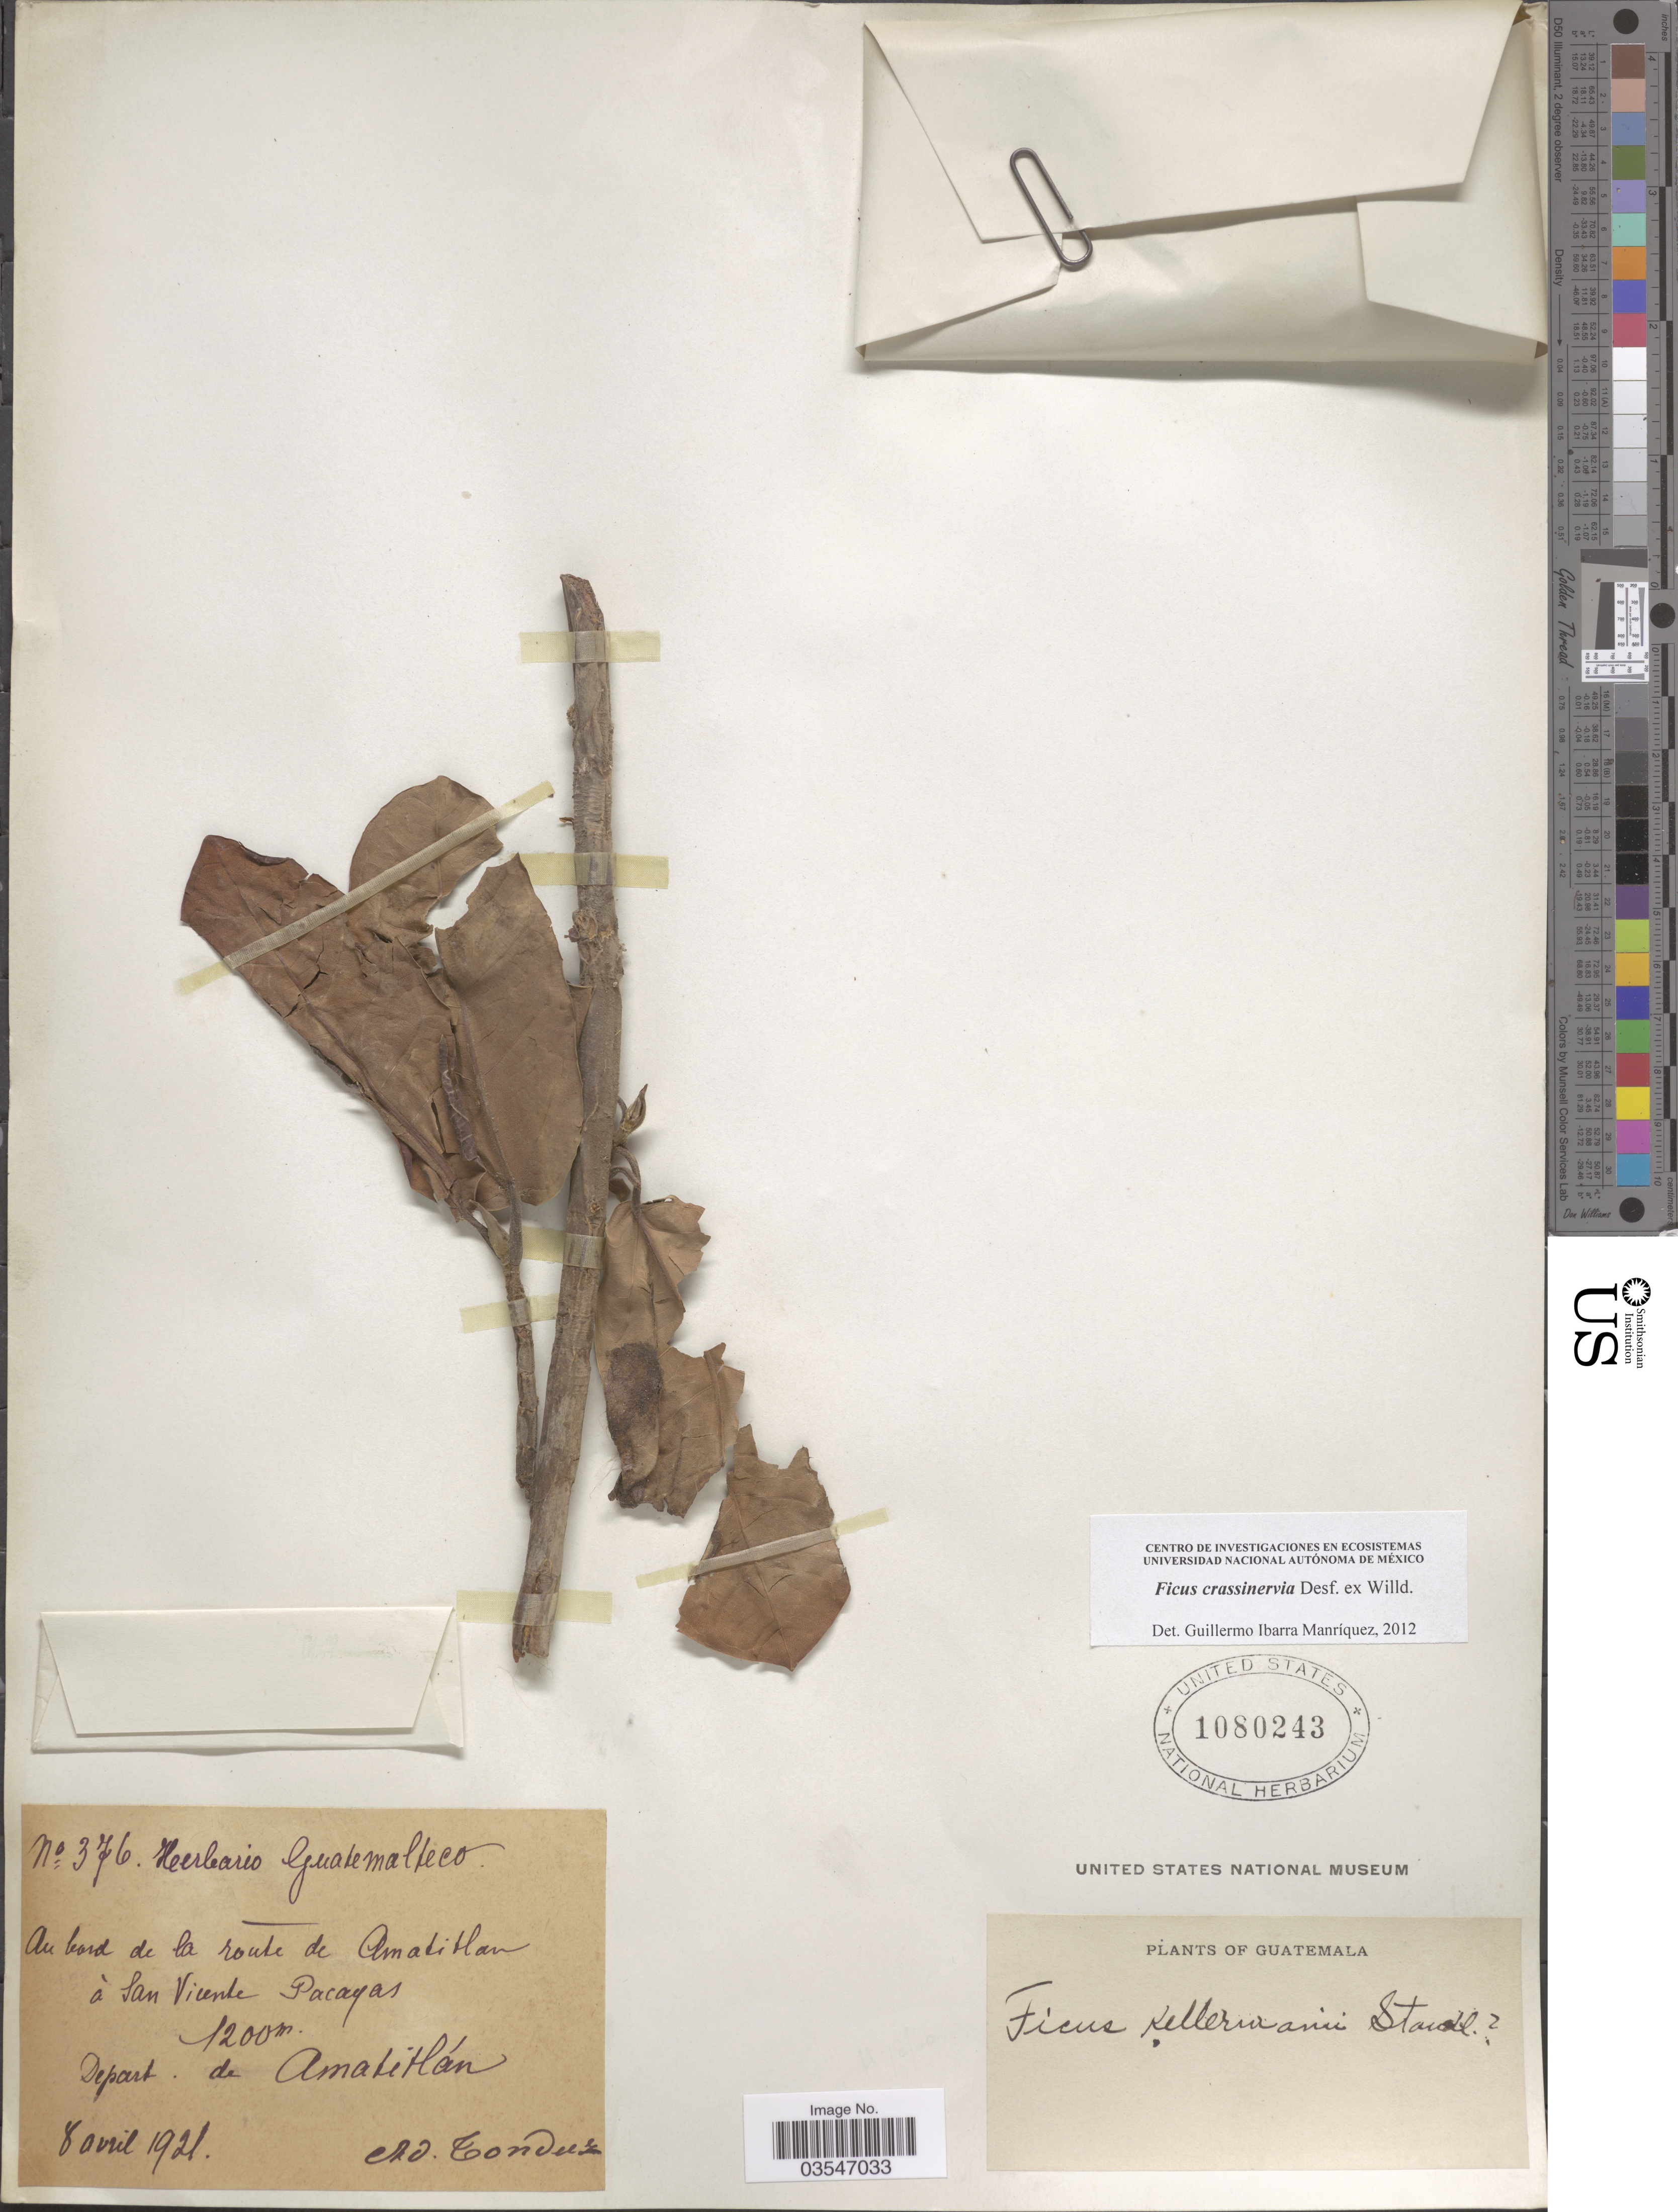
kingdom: Plantae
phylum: Tracheophyta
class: Magnoliopsida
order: Rosales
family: Moraceae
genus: Ficus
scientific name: Ficus crassinervia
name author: Desf. ex Willd.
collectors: A. Tonduz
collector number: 376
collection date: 1921-04-08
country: Guatemala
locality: Au bord de la route de Amatitlan á San Vicente Pacayas. Depart. de Amatitlán.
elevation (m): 1200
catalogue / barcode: US 1080243